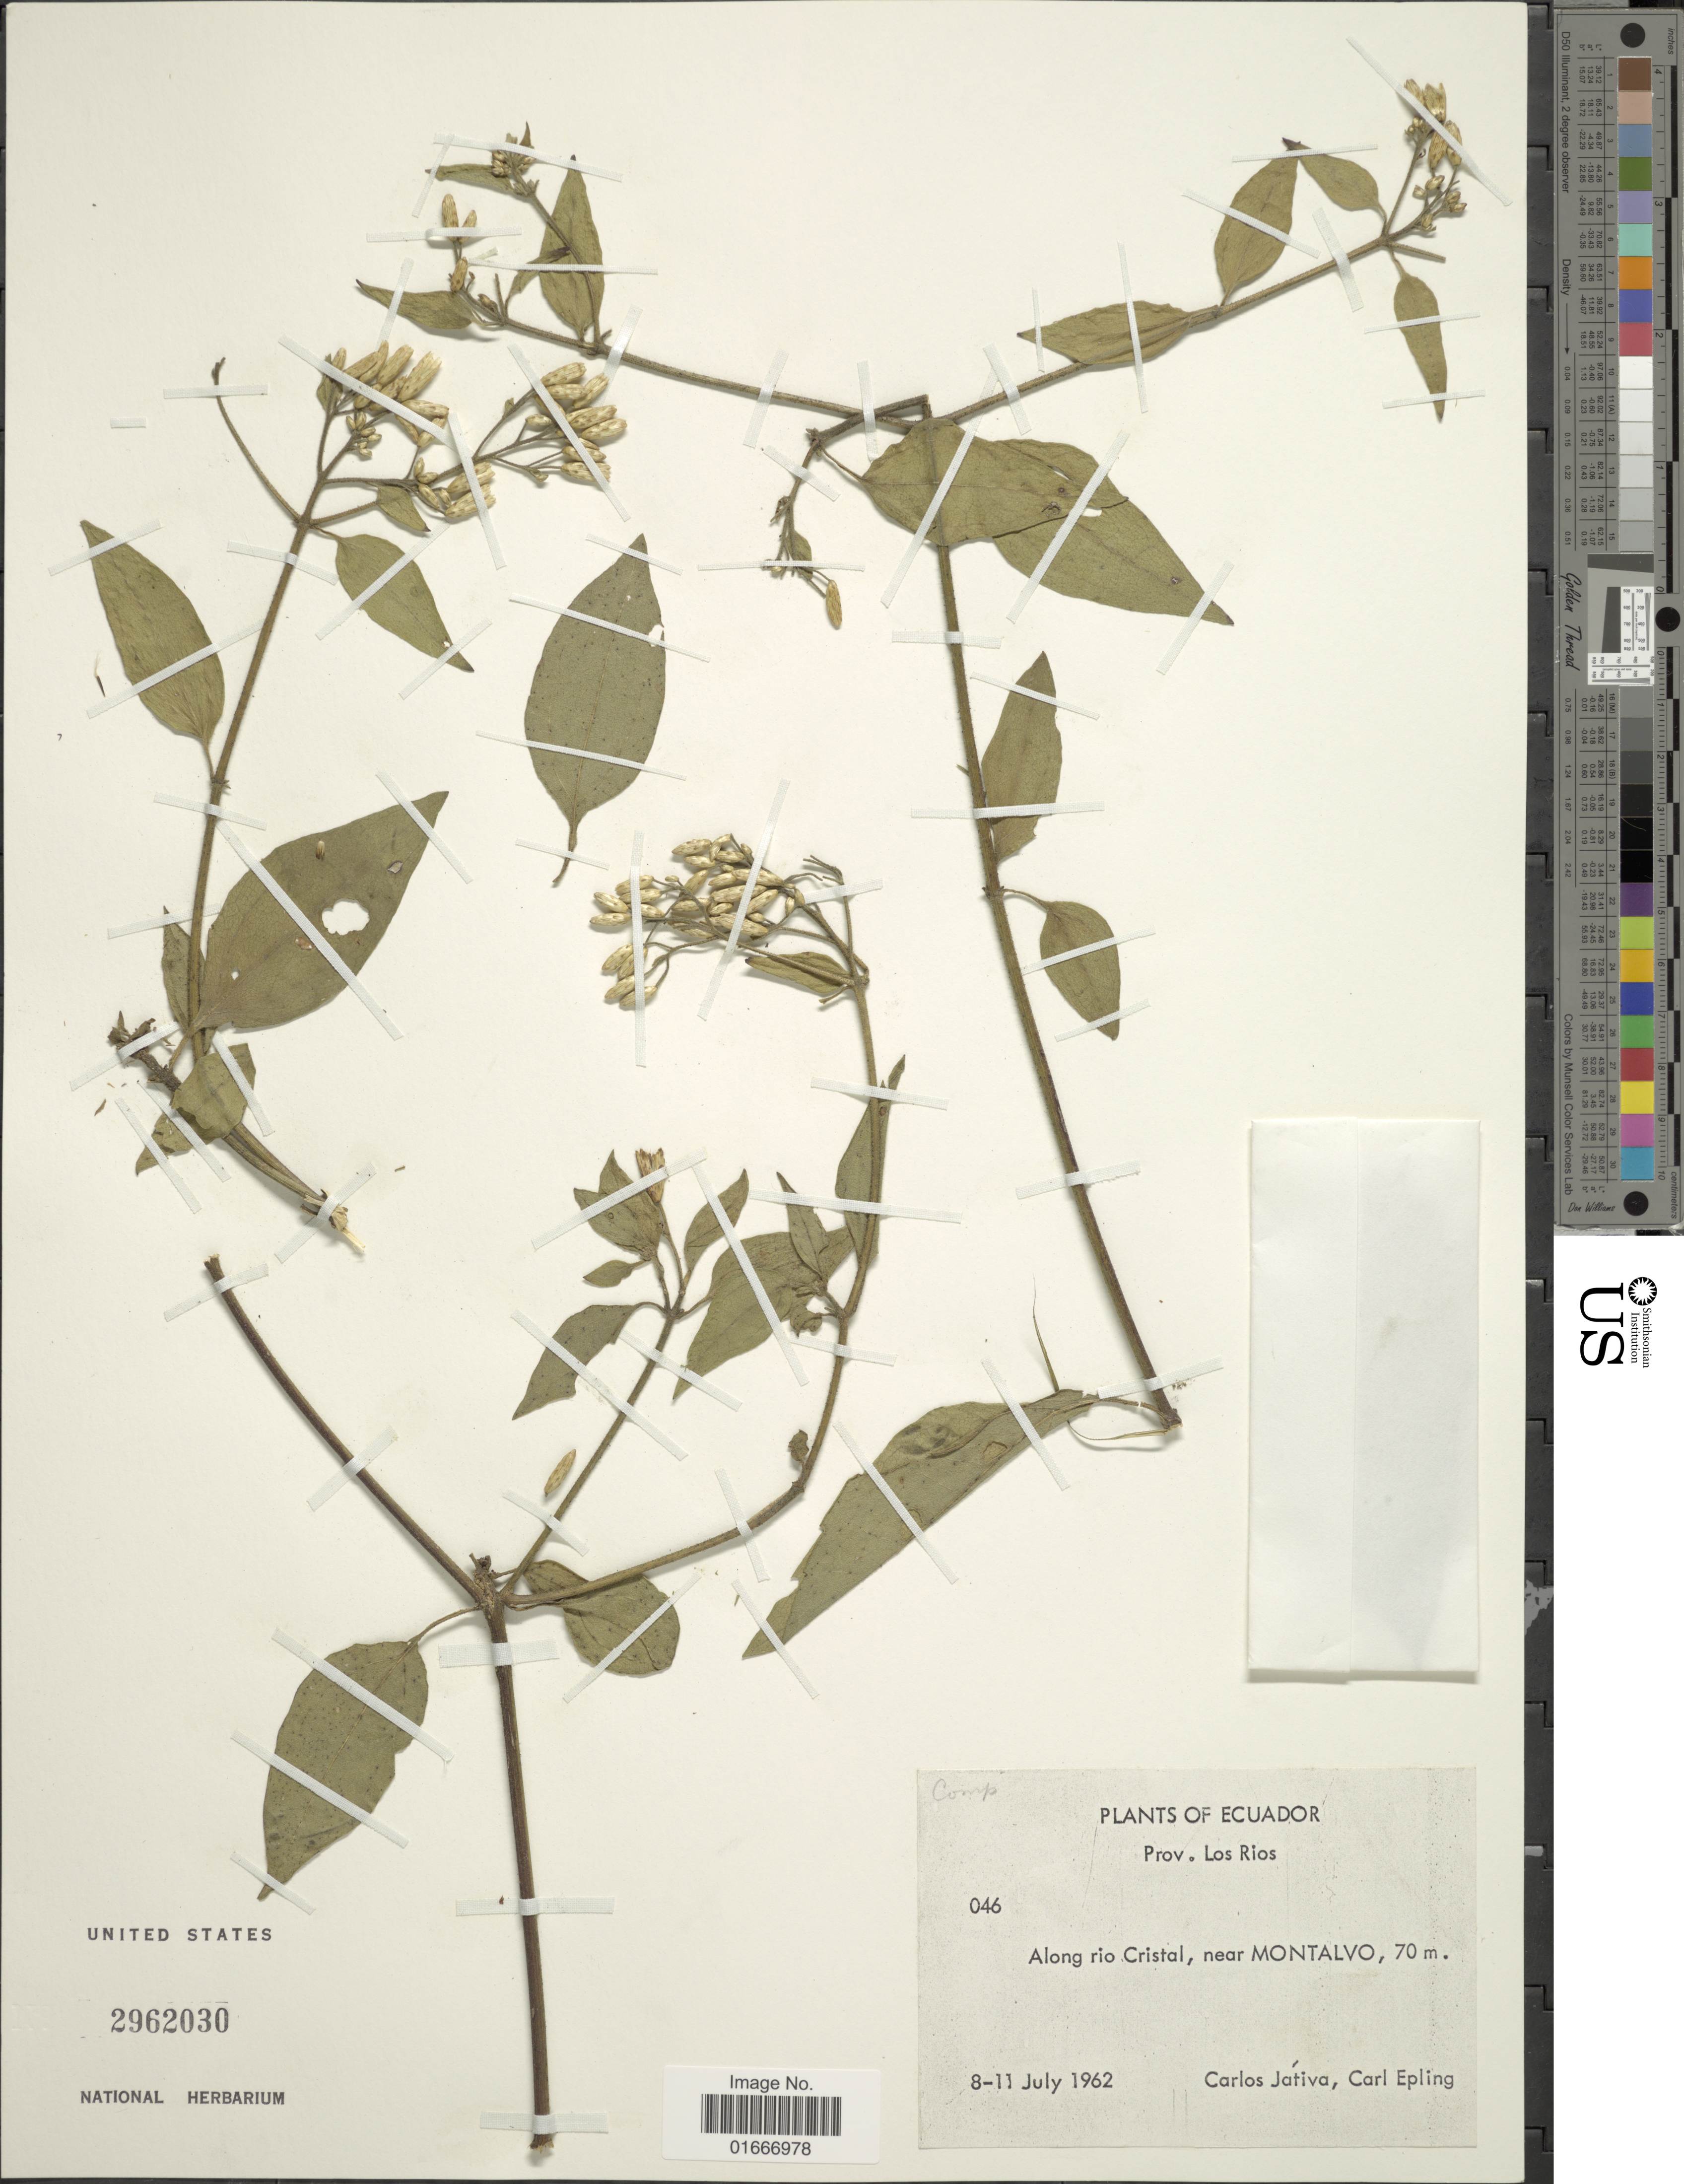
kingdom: Plantae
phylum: Tracheophyta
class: Magnoliopsida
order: Asterales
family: Asteraceae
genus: Chromolaena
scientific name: Chromolaena odorata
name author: (L.) R.M. King & H. Rob.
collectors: C. D. Játiva & C. C. Epling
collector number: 046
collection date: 1962-07-08/1962-07-11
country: Ecuador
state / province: Los Ríos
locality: Along rio Cristal near Montalvo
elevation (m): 70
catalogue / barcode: US 2962030